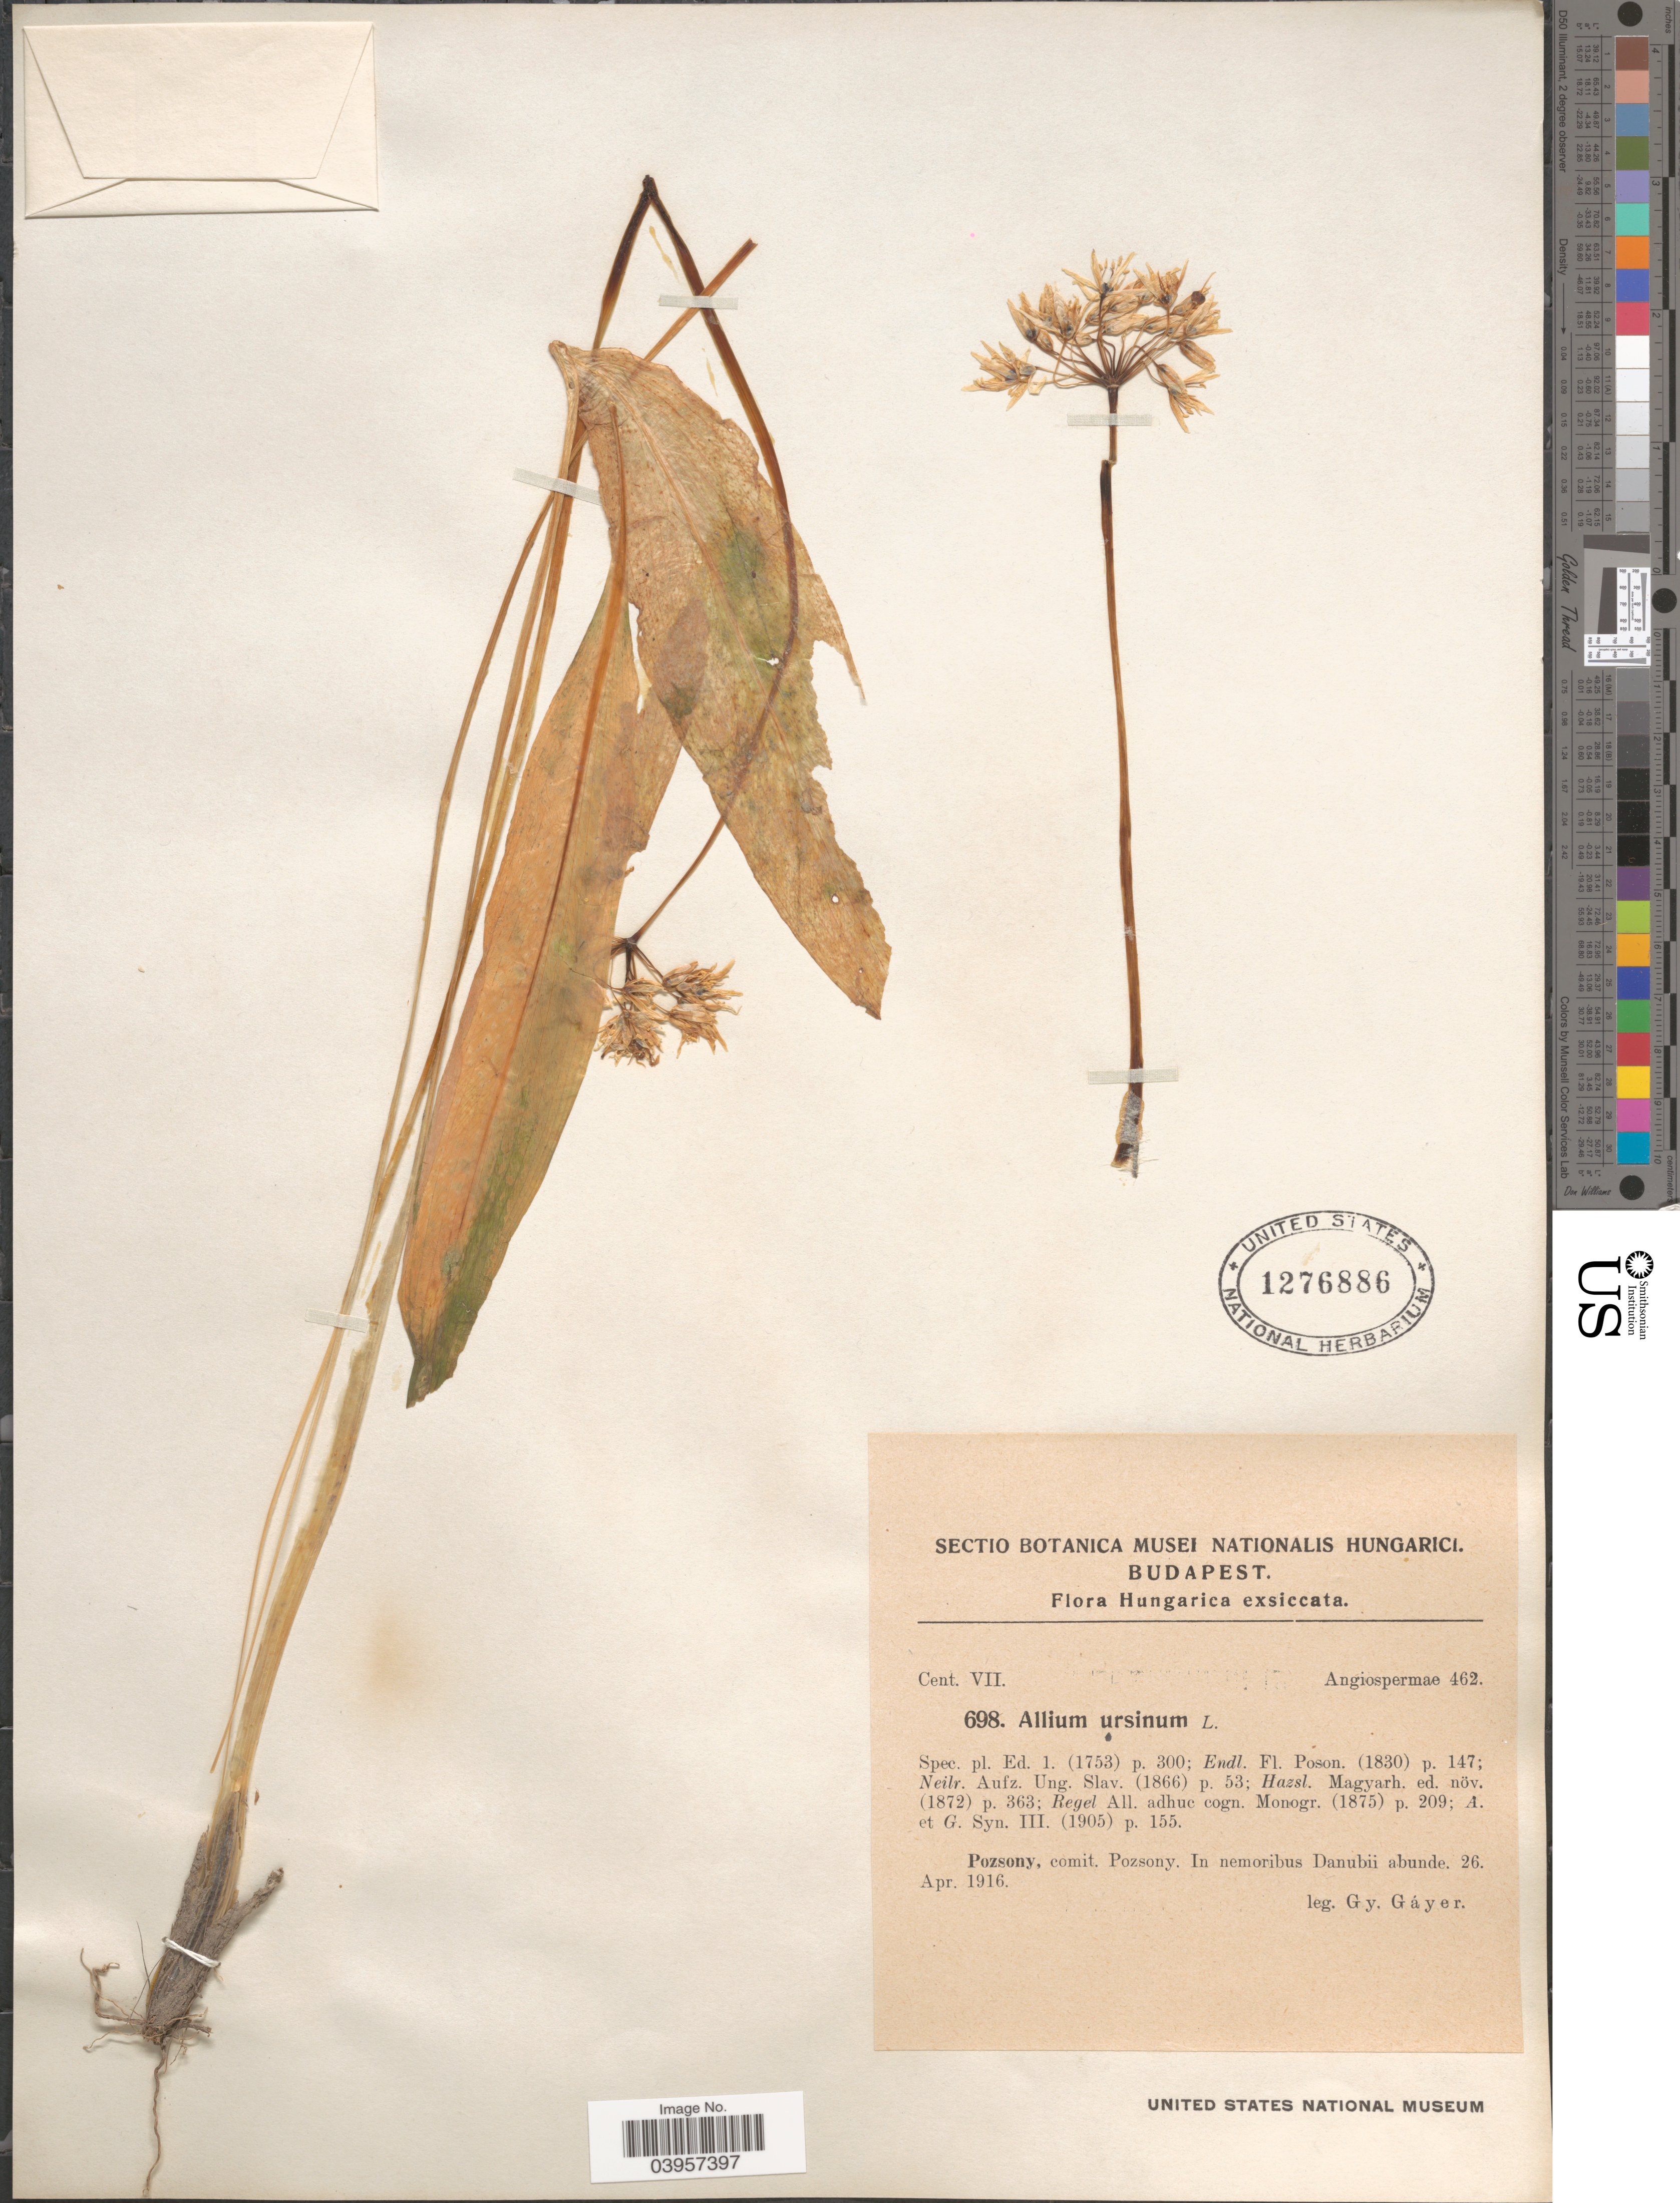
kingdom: Plantae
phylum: Tracheophyta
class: Liliopsida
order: Asparagales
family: Amaryllidaceae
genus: Allium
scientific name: Allium ursinum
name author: L.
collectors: G. Gáyer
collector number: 698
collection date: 1916-04-26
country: Hungary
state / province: Budapest, Capital District of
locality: Budapest. Hungarica. Pozsony, comit. Pozsony. In nemoribus Danubii abunde.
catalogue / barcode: US 1276886